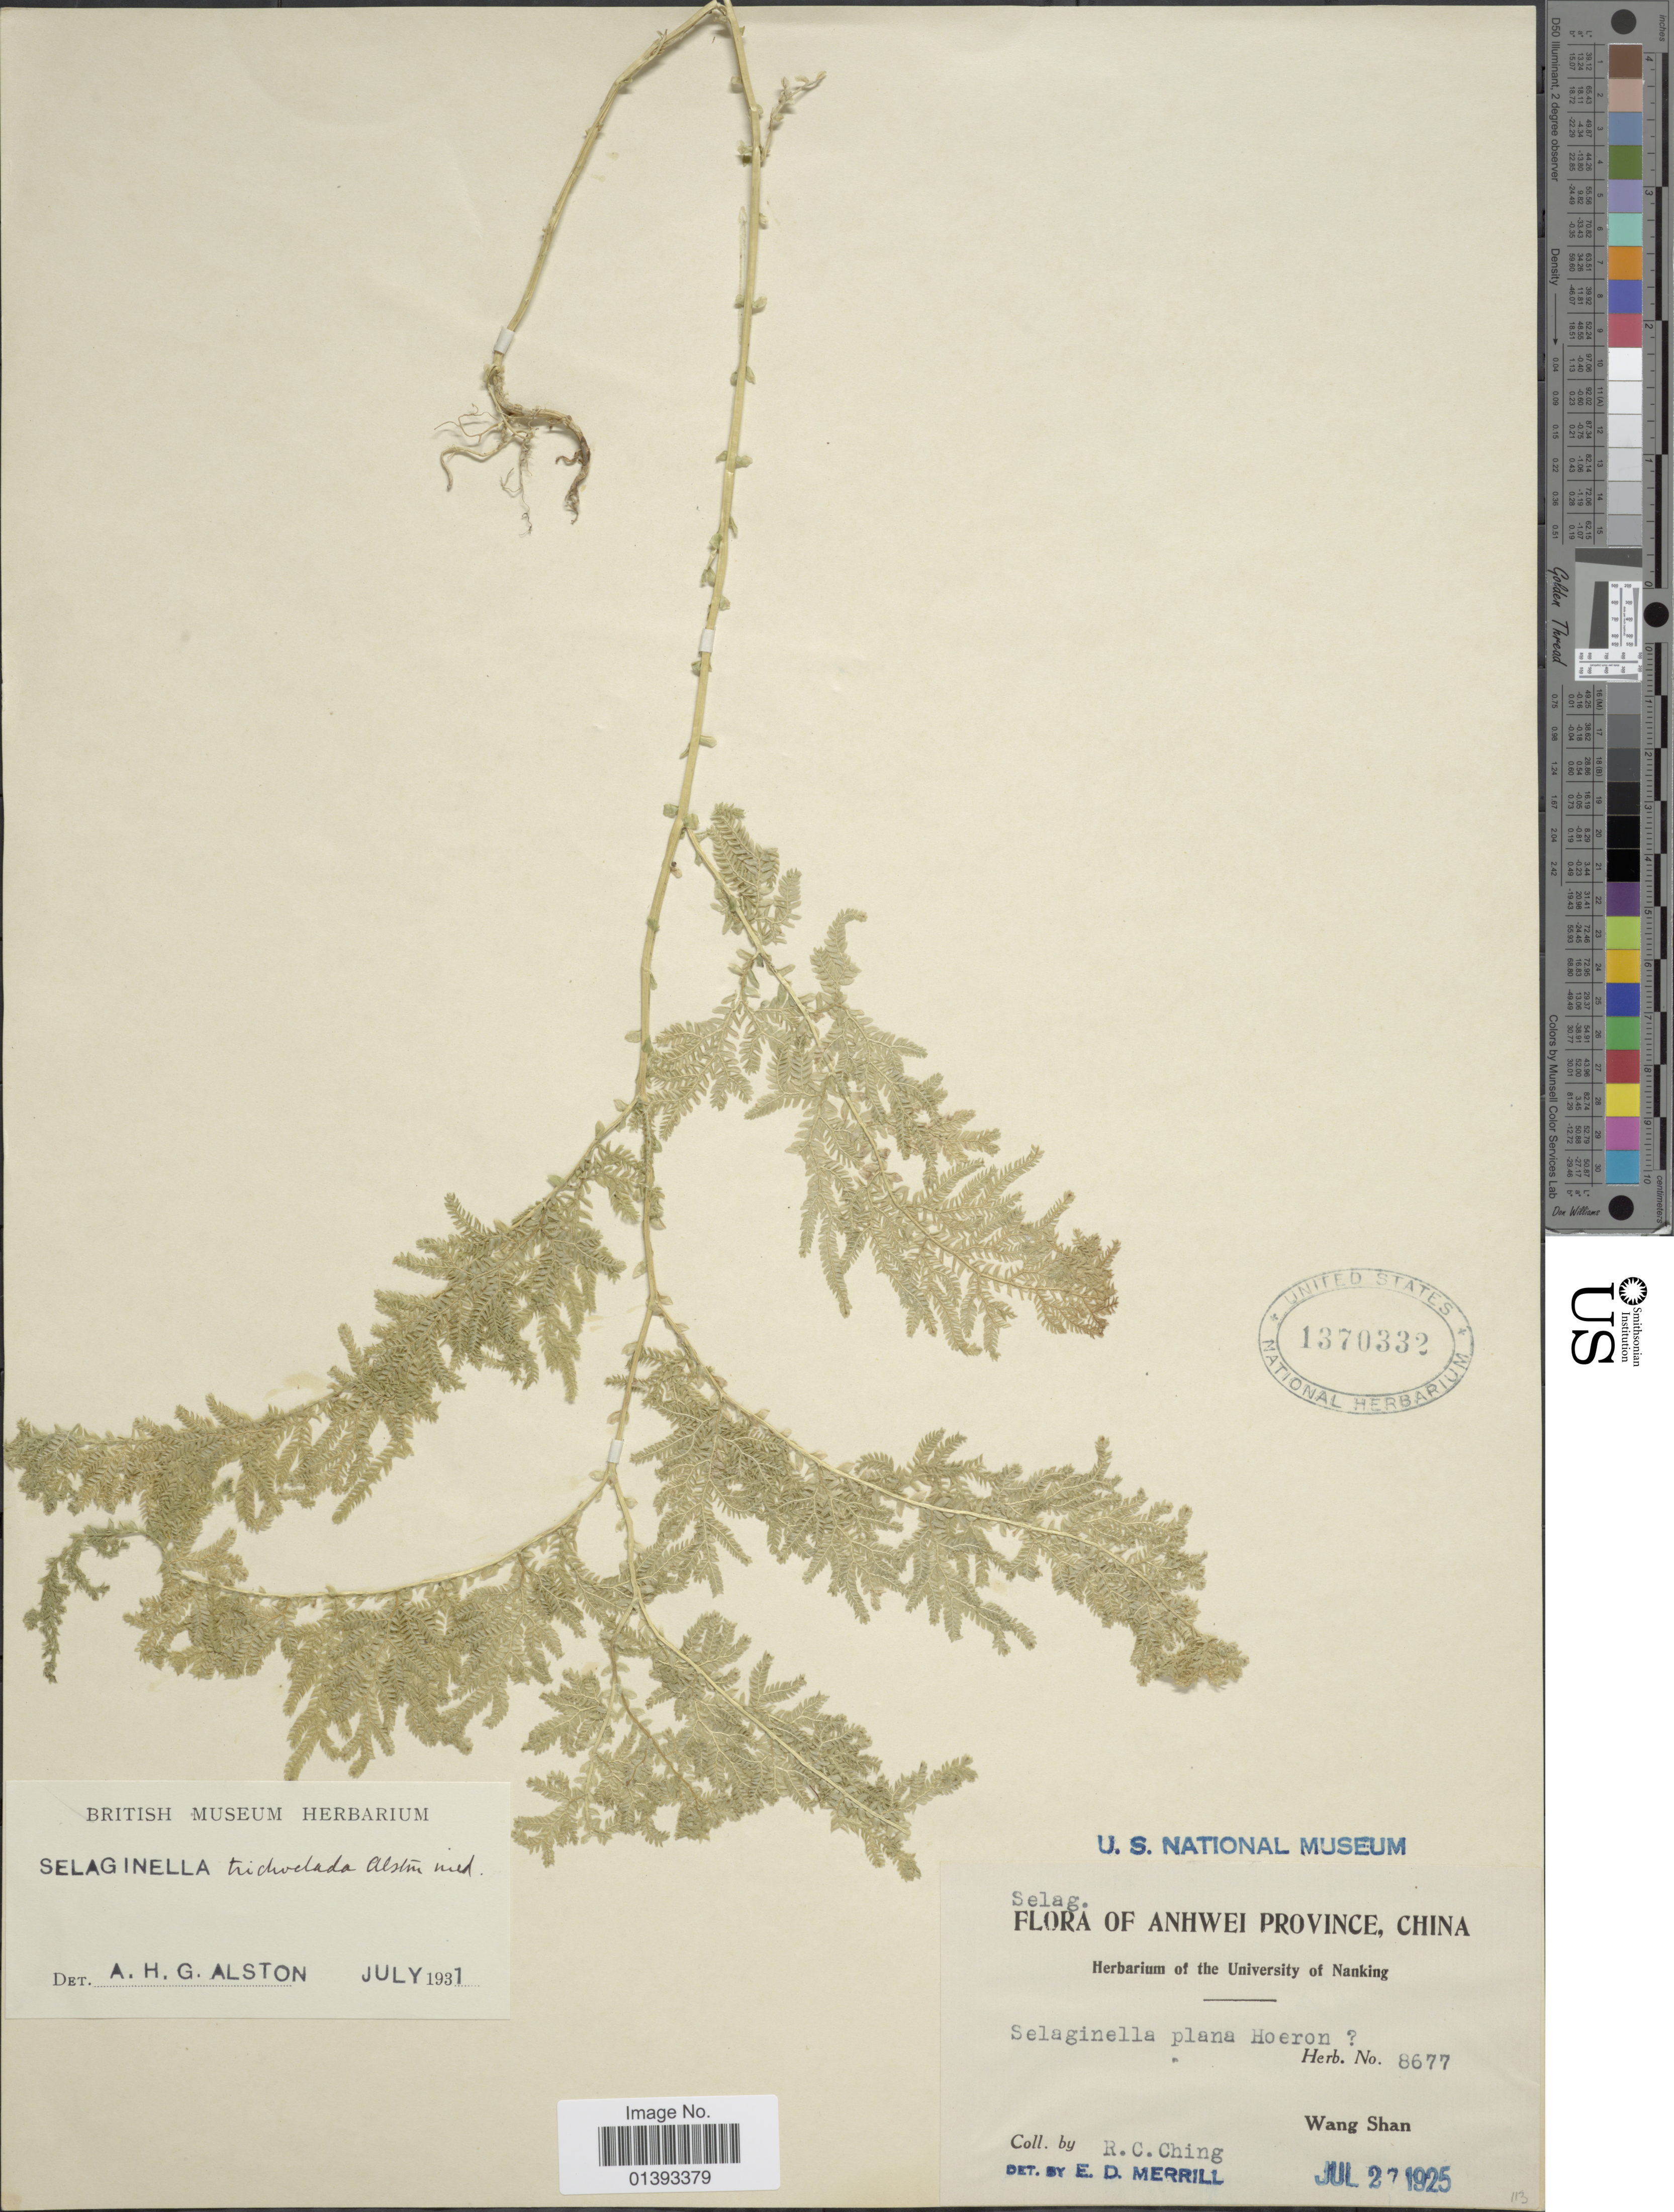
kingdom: Plantae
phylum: Tracheophyta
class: Lycopodiopsida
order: Selaginellales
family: Selaginellaceae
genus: Selaginella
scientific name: Selaginella trichoclada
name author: Alston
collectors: R. C. Ching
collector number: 8677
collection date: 1925-07-27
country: China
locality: Anhwei Province, Wang Shan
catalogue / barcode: US 1370332